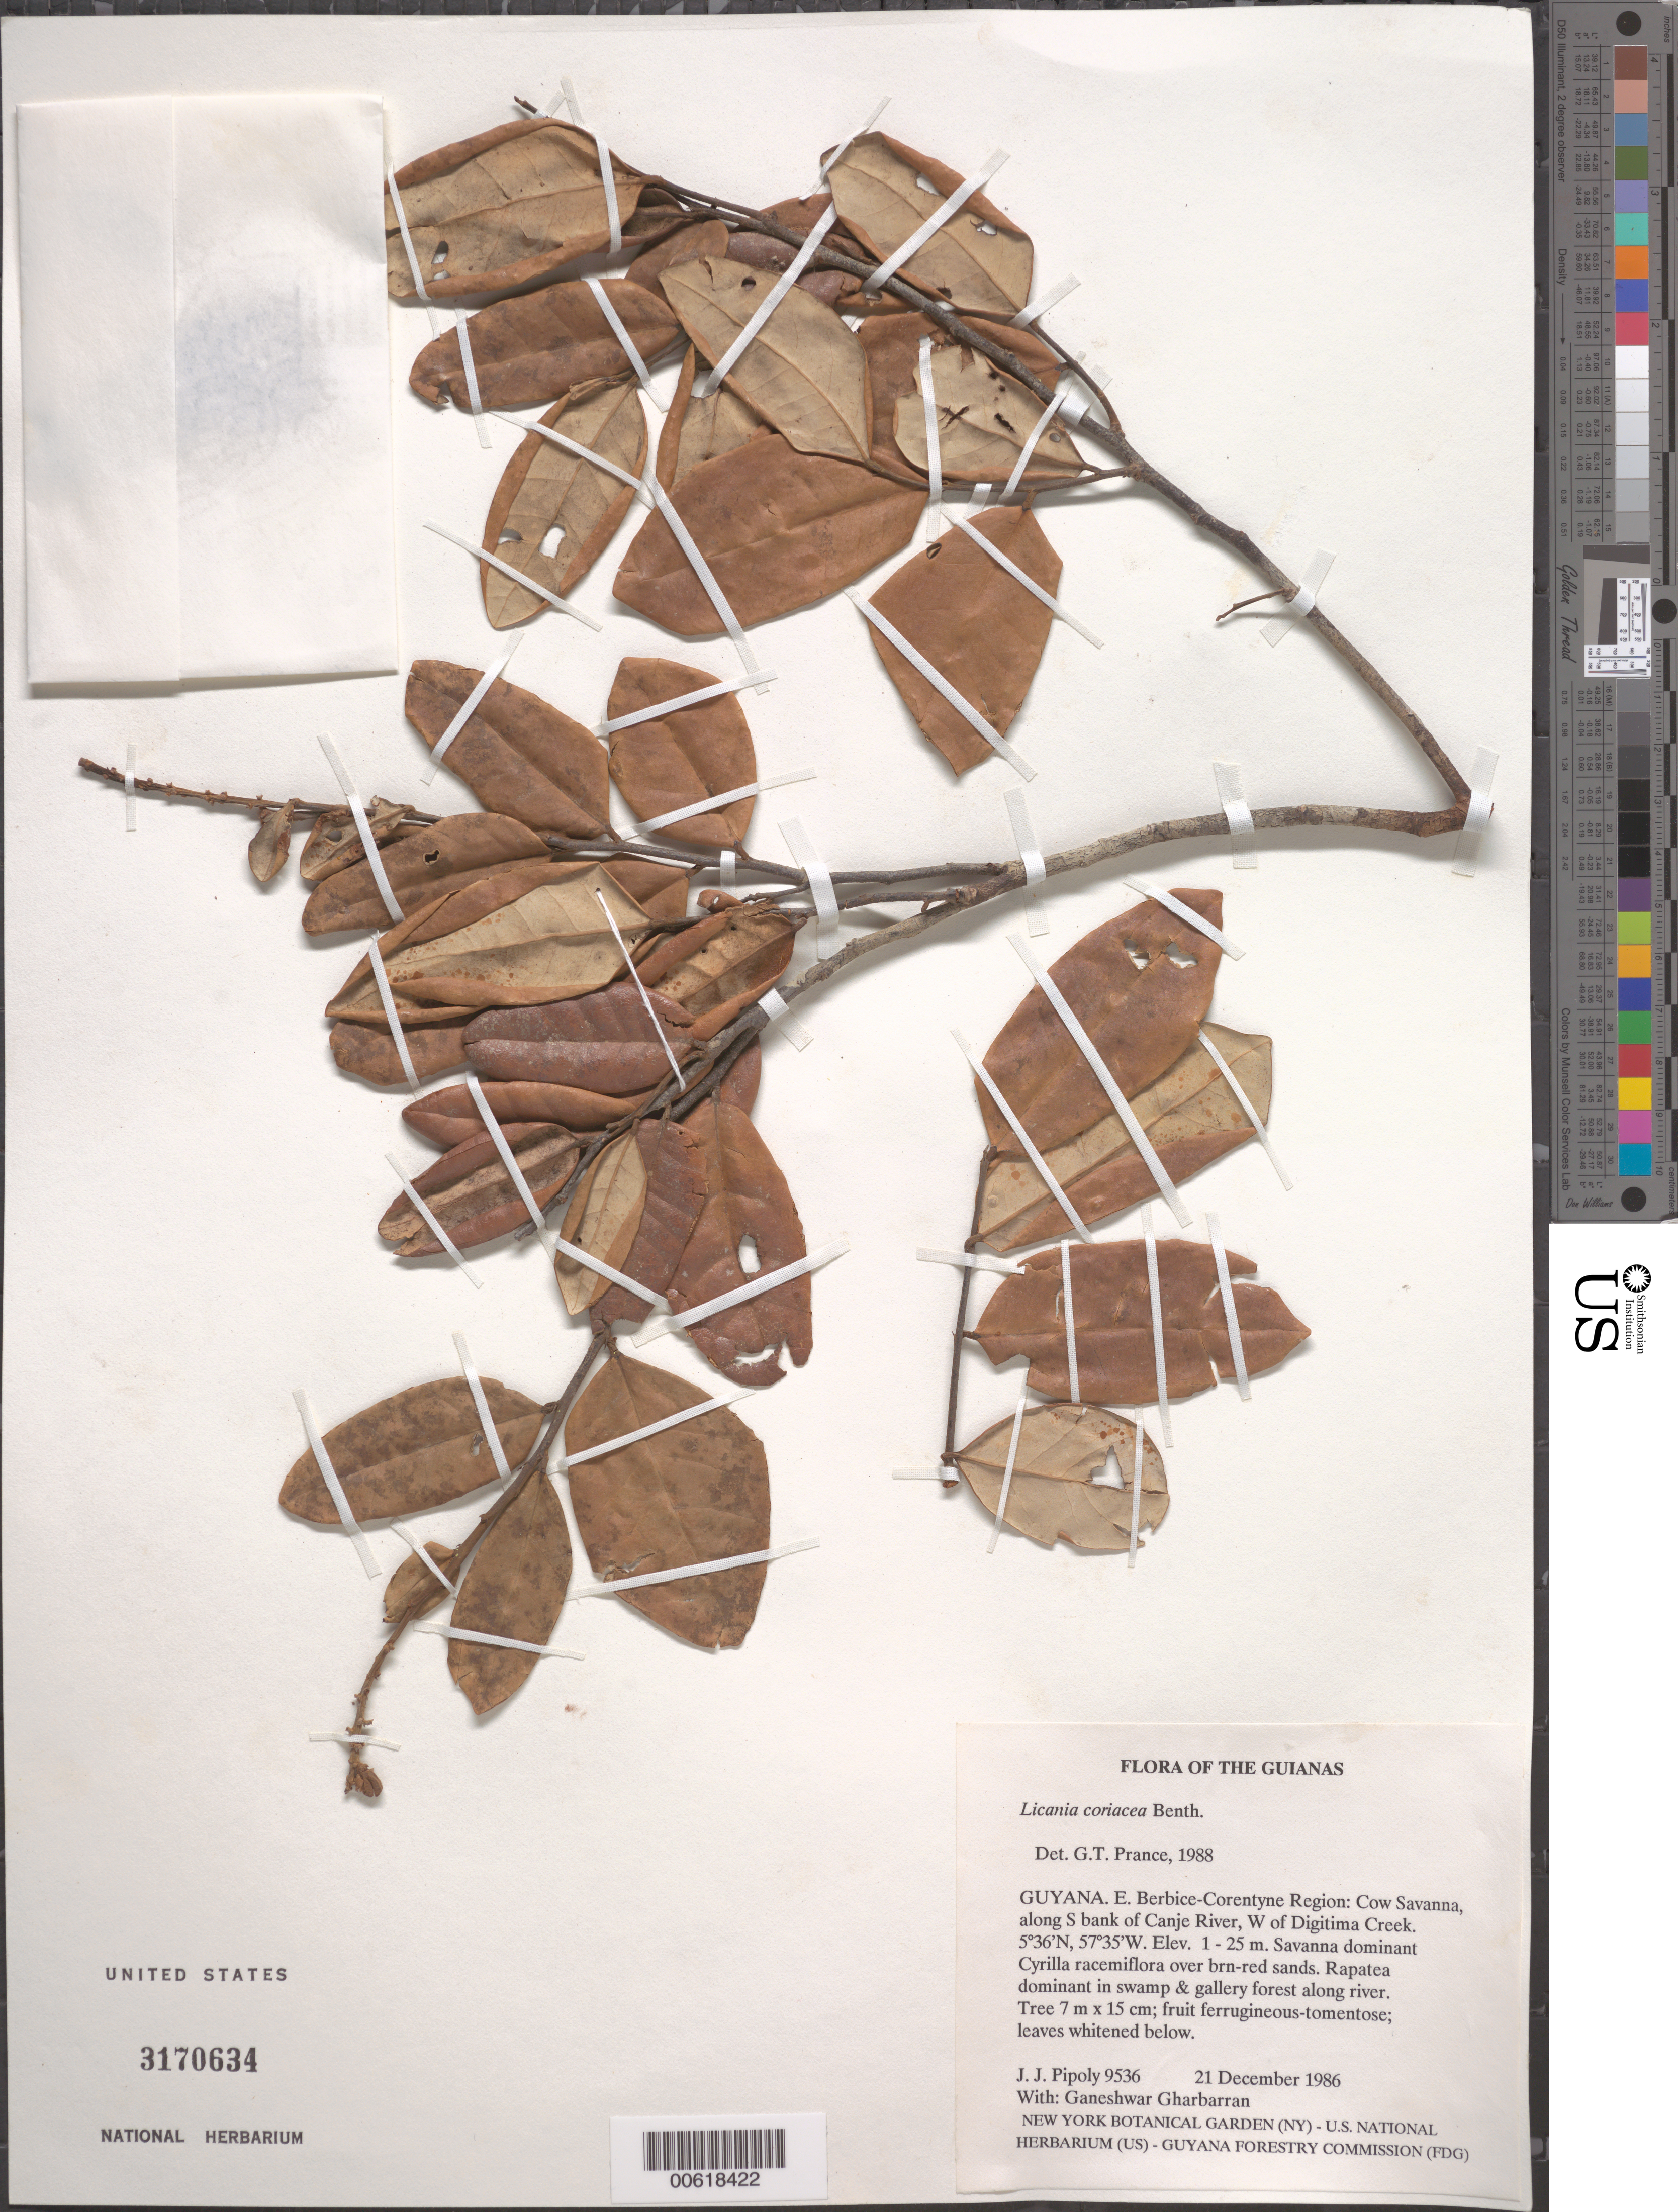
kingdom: Plantae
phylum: Tracheophyta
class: Magnoliopsida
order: Malpighiales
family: Chrysobalanaceae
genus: Licania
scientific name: Licania coriacea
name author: Benth.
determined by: Prance, G. T.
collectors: J. J. Pipoly & G. Gharbarran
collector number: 9536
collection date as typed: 21 December 1986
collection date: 1986-12-21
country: Guyana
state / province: E. Berbice-Corentyne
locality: Cow savanna, along S bank of Canje River, W of Digitima Creek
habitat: Savanna dominant Cyrilla racemiflora over brn-red sands. Rapatea dominant in swamp & gallery forest along river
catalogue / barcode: US 3170634